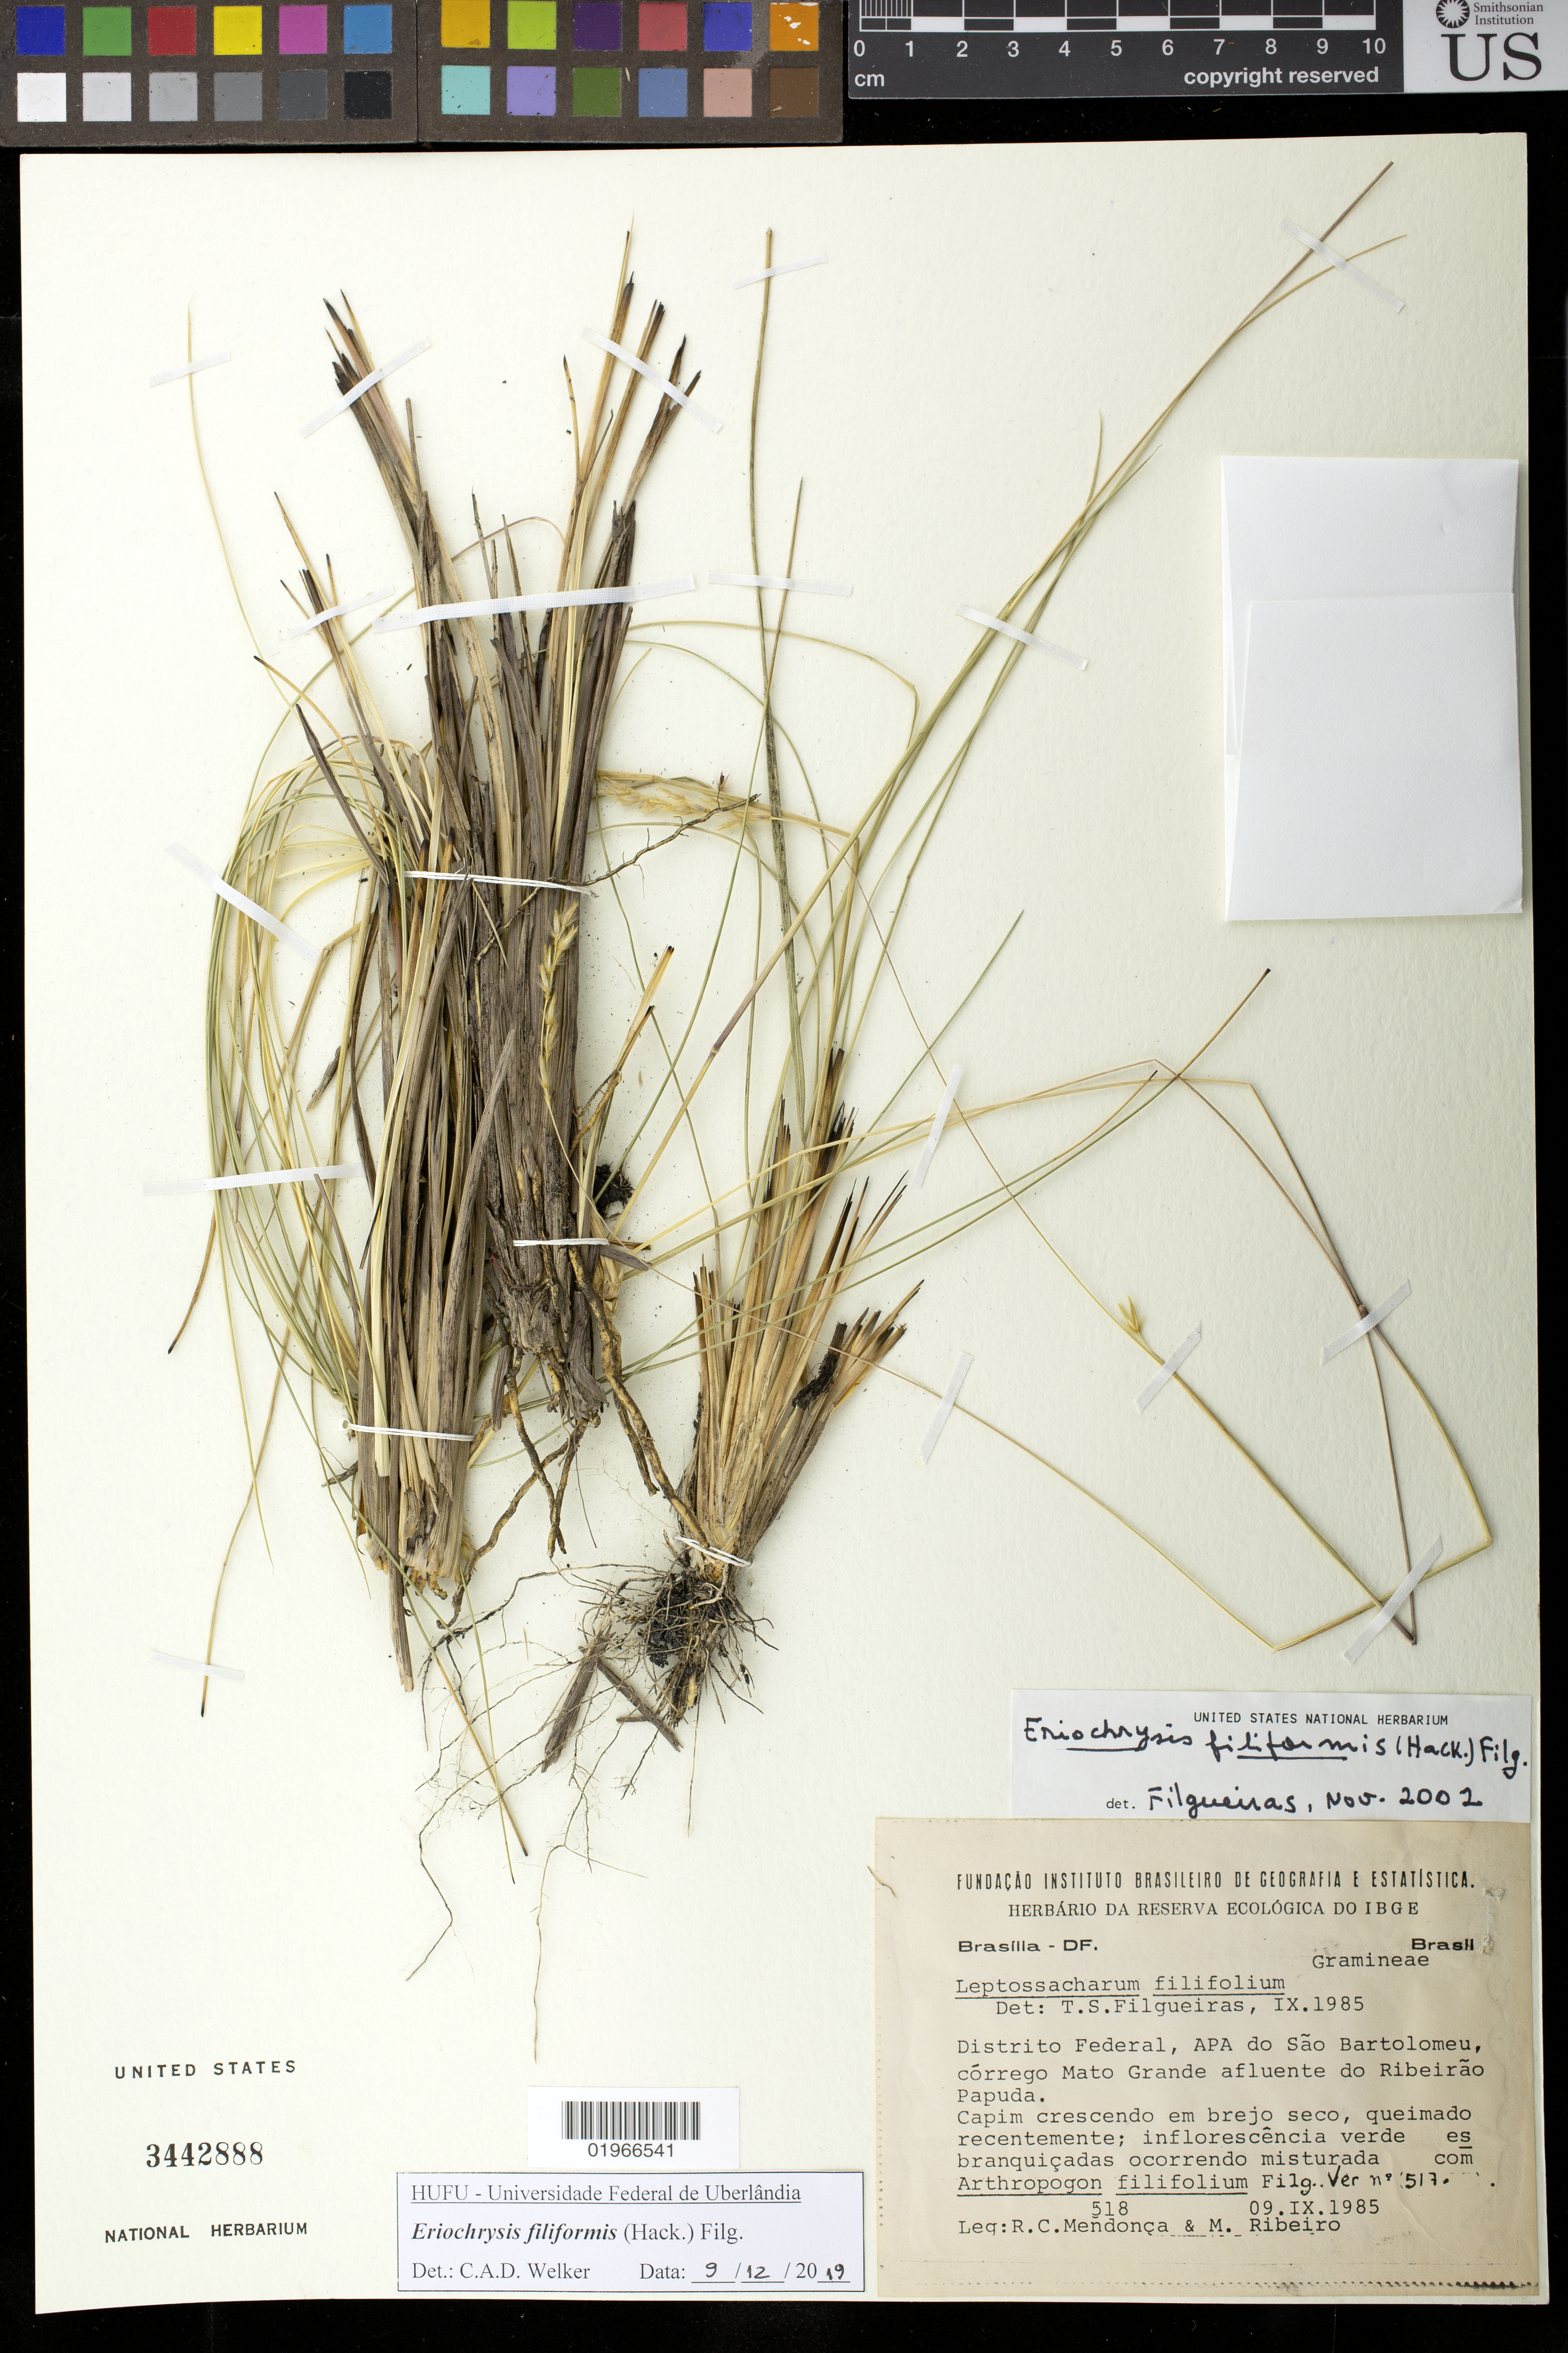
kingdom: Plantae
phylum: Tracheophyta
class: Liliopsida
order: Poales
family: Poaceae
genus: Eriochrysis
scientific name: Eriochrysis filiformis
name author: (Hack.) Filg.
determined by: Welker, C. A. D.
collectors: R. C. de Mendonça & M. Ribeiro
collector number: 518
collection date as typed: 09.IX.1985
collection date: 1985-09-09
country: Brazil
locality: Distrito Federal, APA do Sao Bartolomeu, Corrego Mato Grande afluente do Ribeirao Papuda.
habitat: Capim crescendo en brejo seco, queimado recentemente; inflorescencia verde es branquicadas ocorrendo misturada com Arthropogon filifolium Filg., ver no. 517.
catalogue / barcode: US 3442888